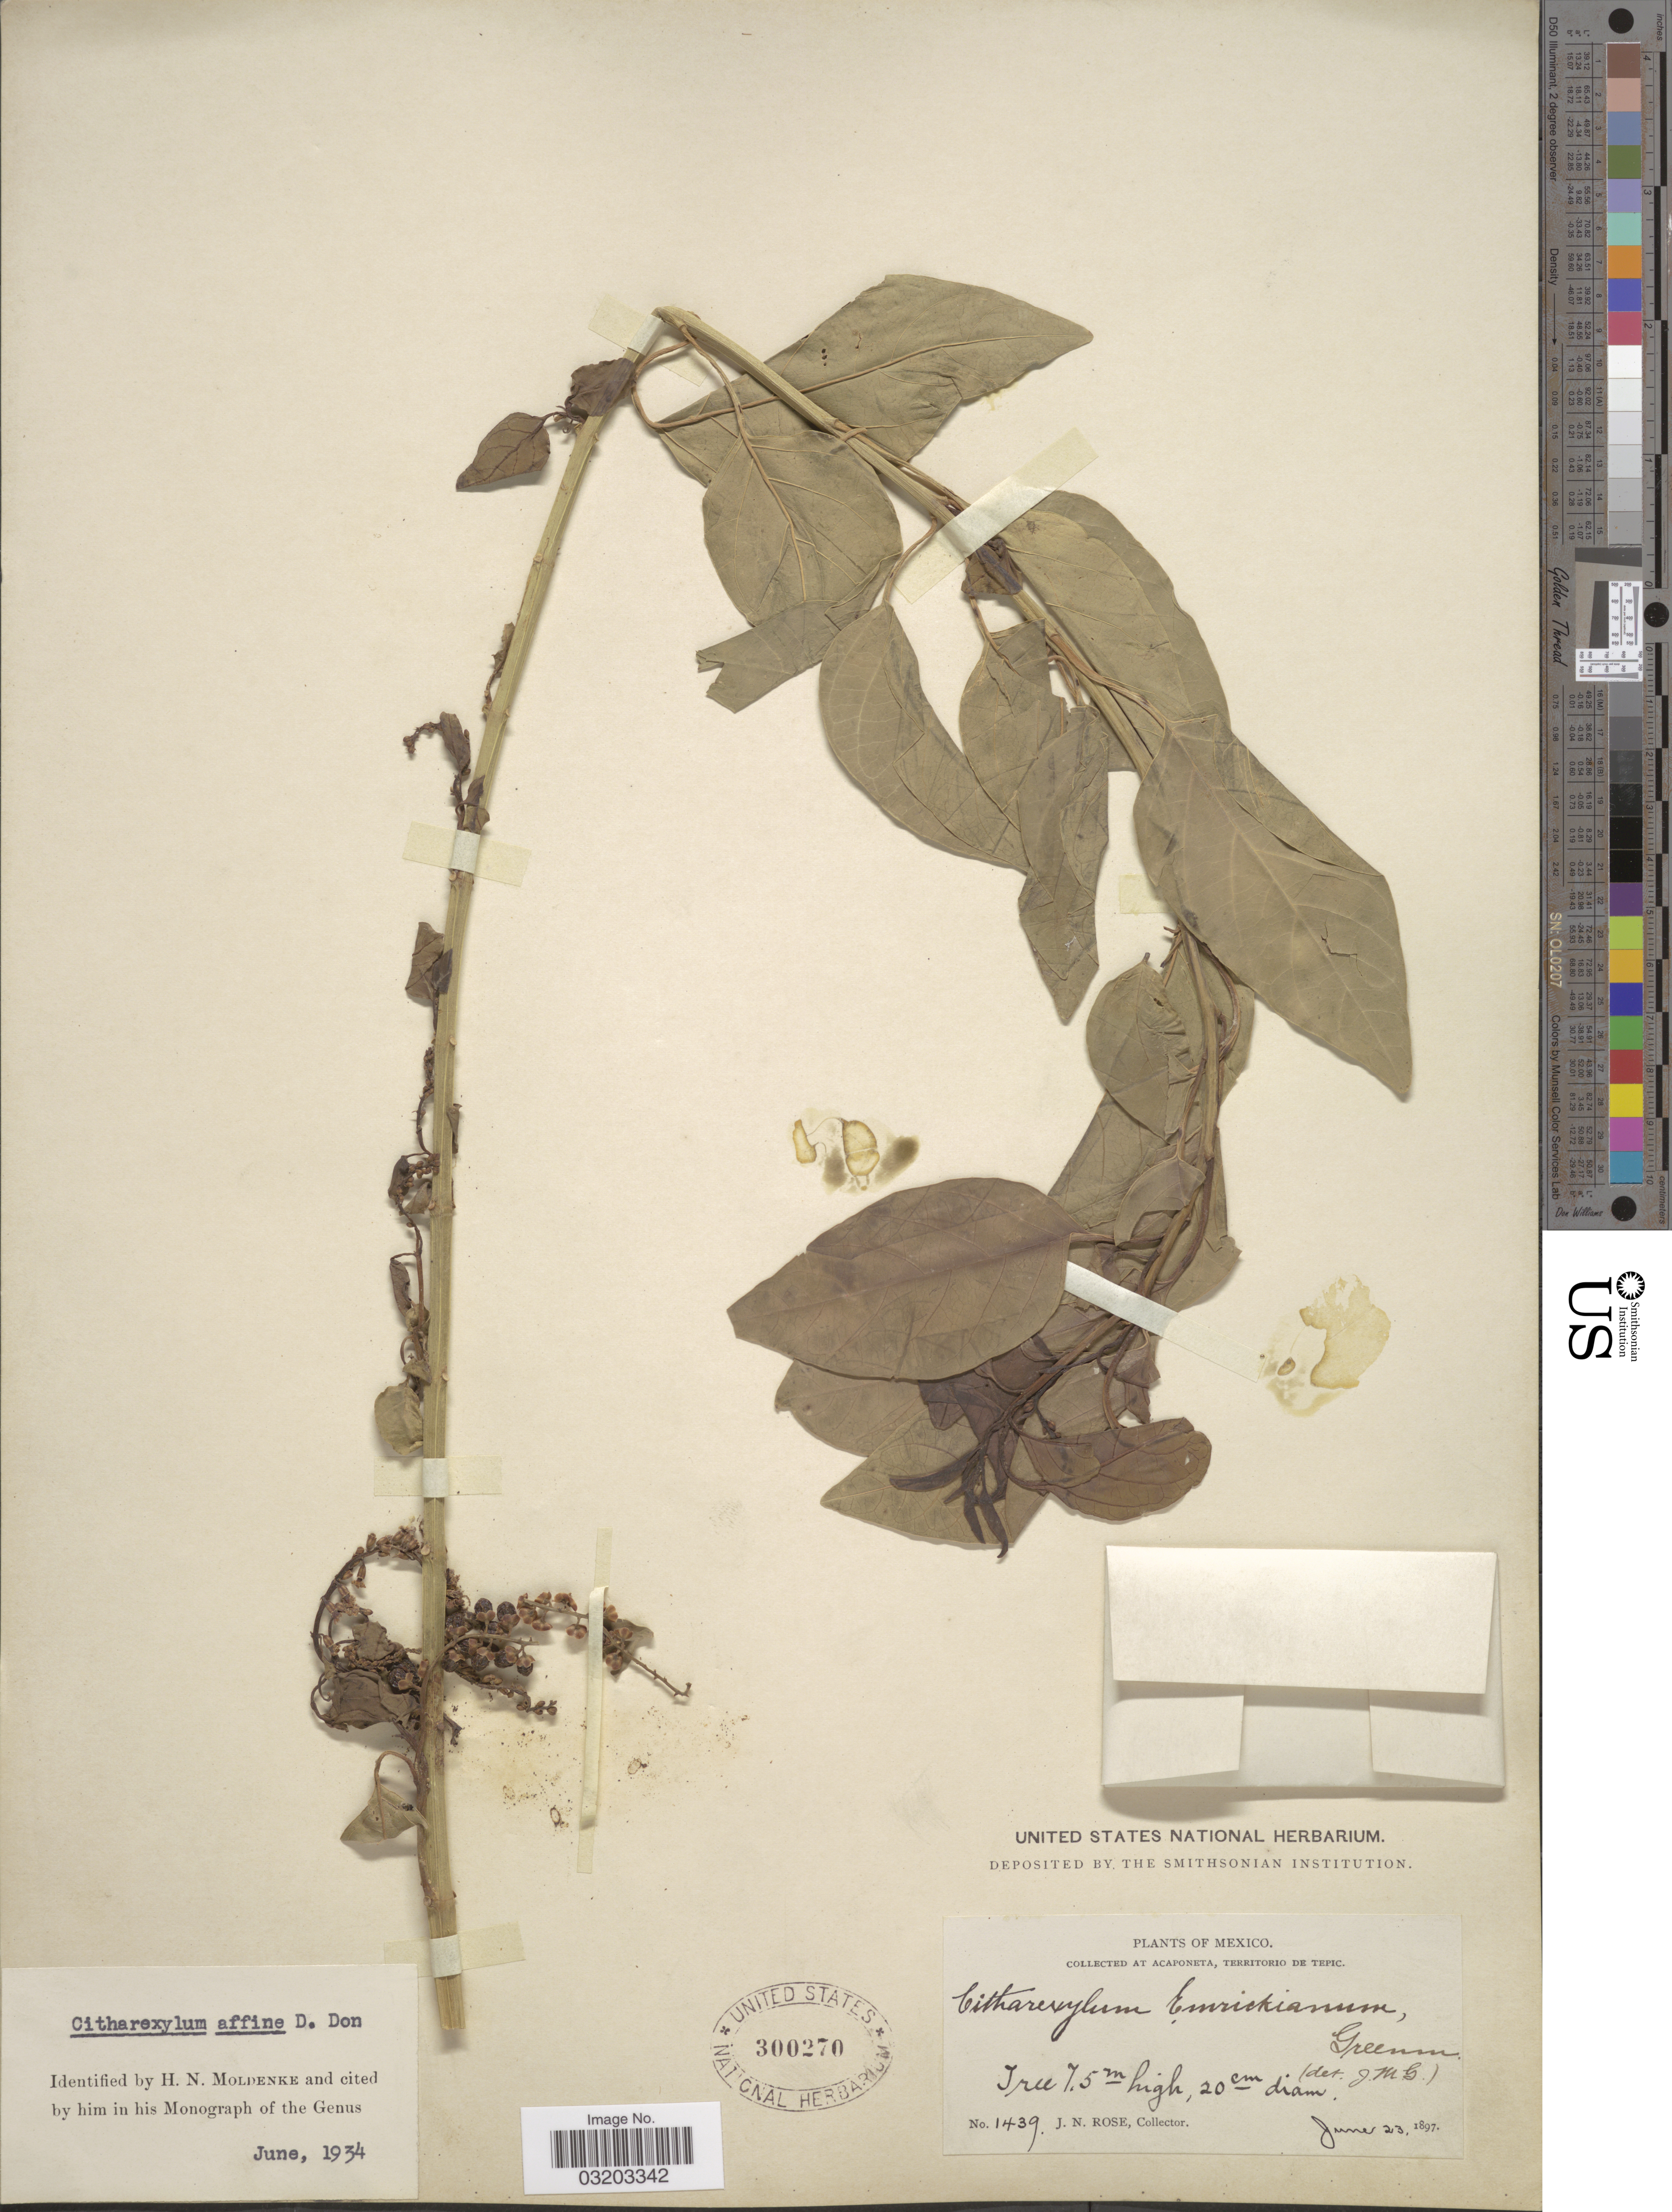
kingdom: Plantae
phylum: Tracheophyta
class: Magnoliopsida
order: Lamiales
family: Verbenaceae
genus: Citharexylum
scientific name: Citharexylum affine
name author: D. Don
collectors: J. N. Rose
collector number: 1439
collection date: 1897-06-23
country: Mexico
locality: Acaponeta, Territorio de Tepic.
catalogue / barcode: US 300270